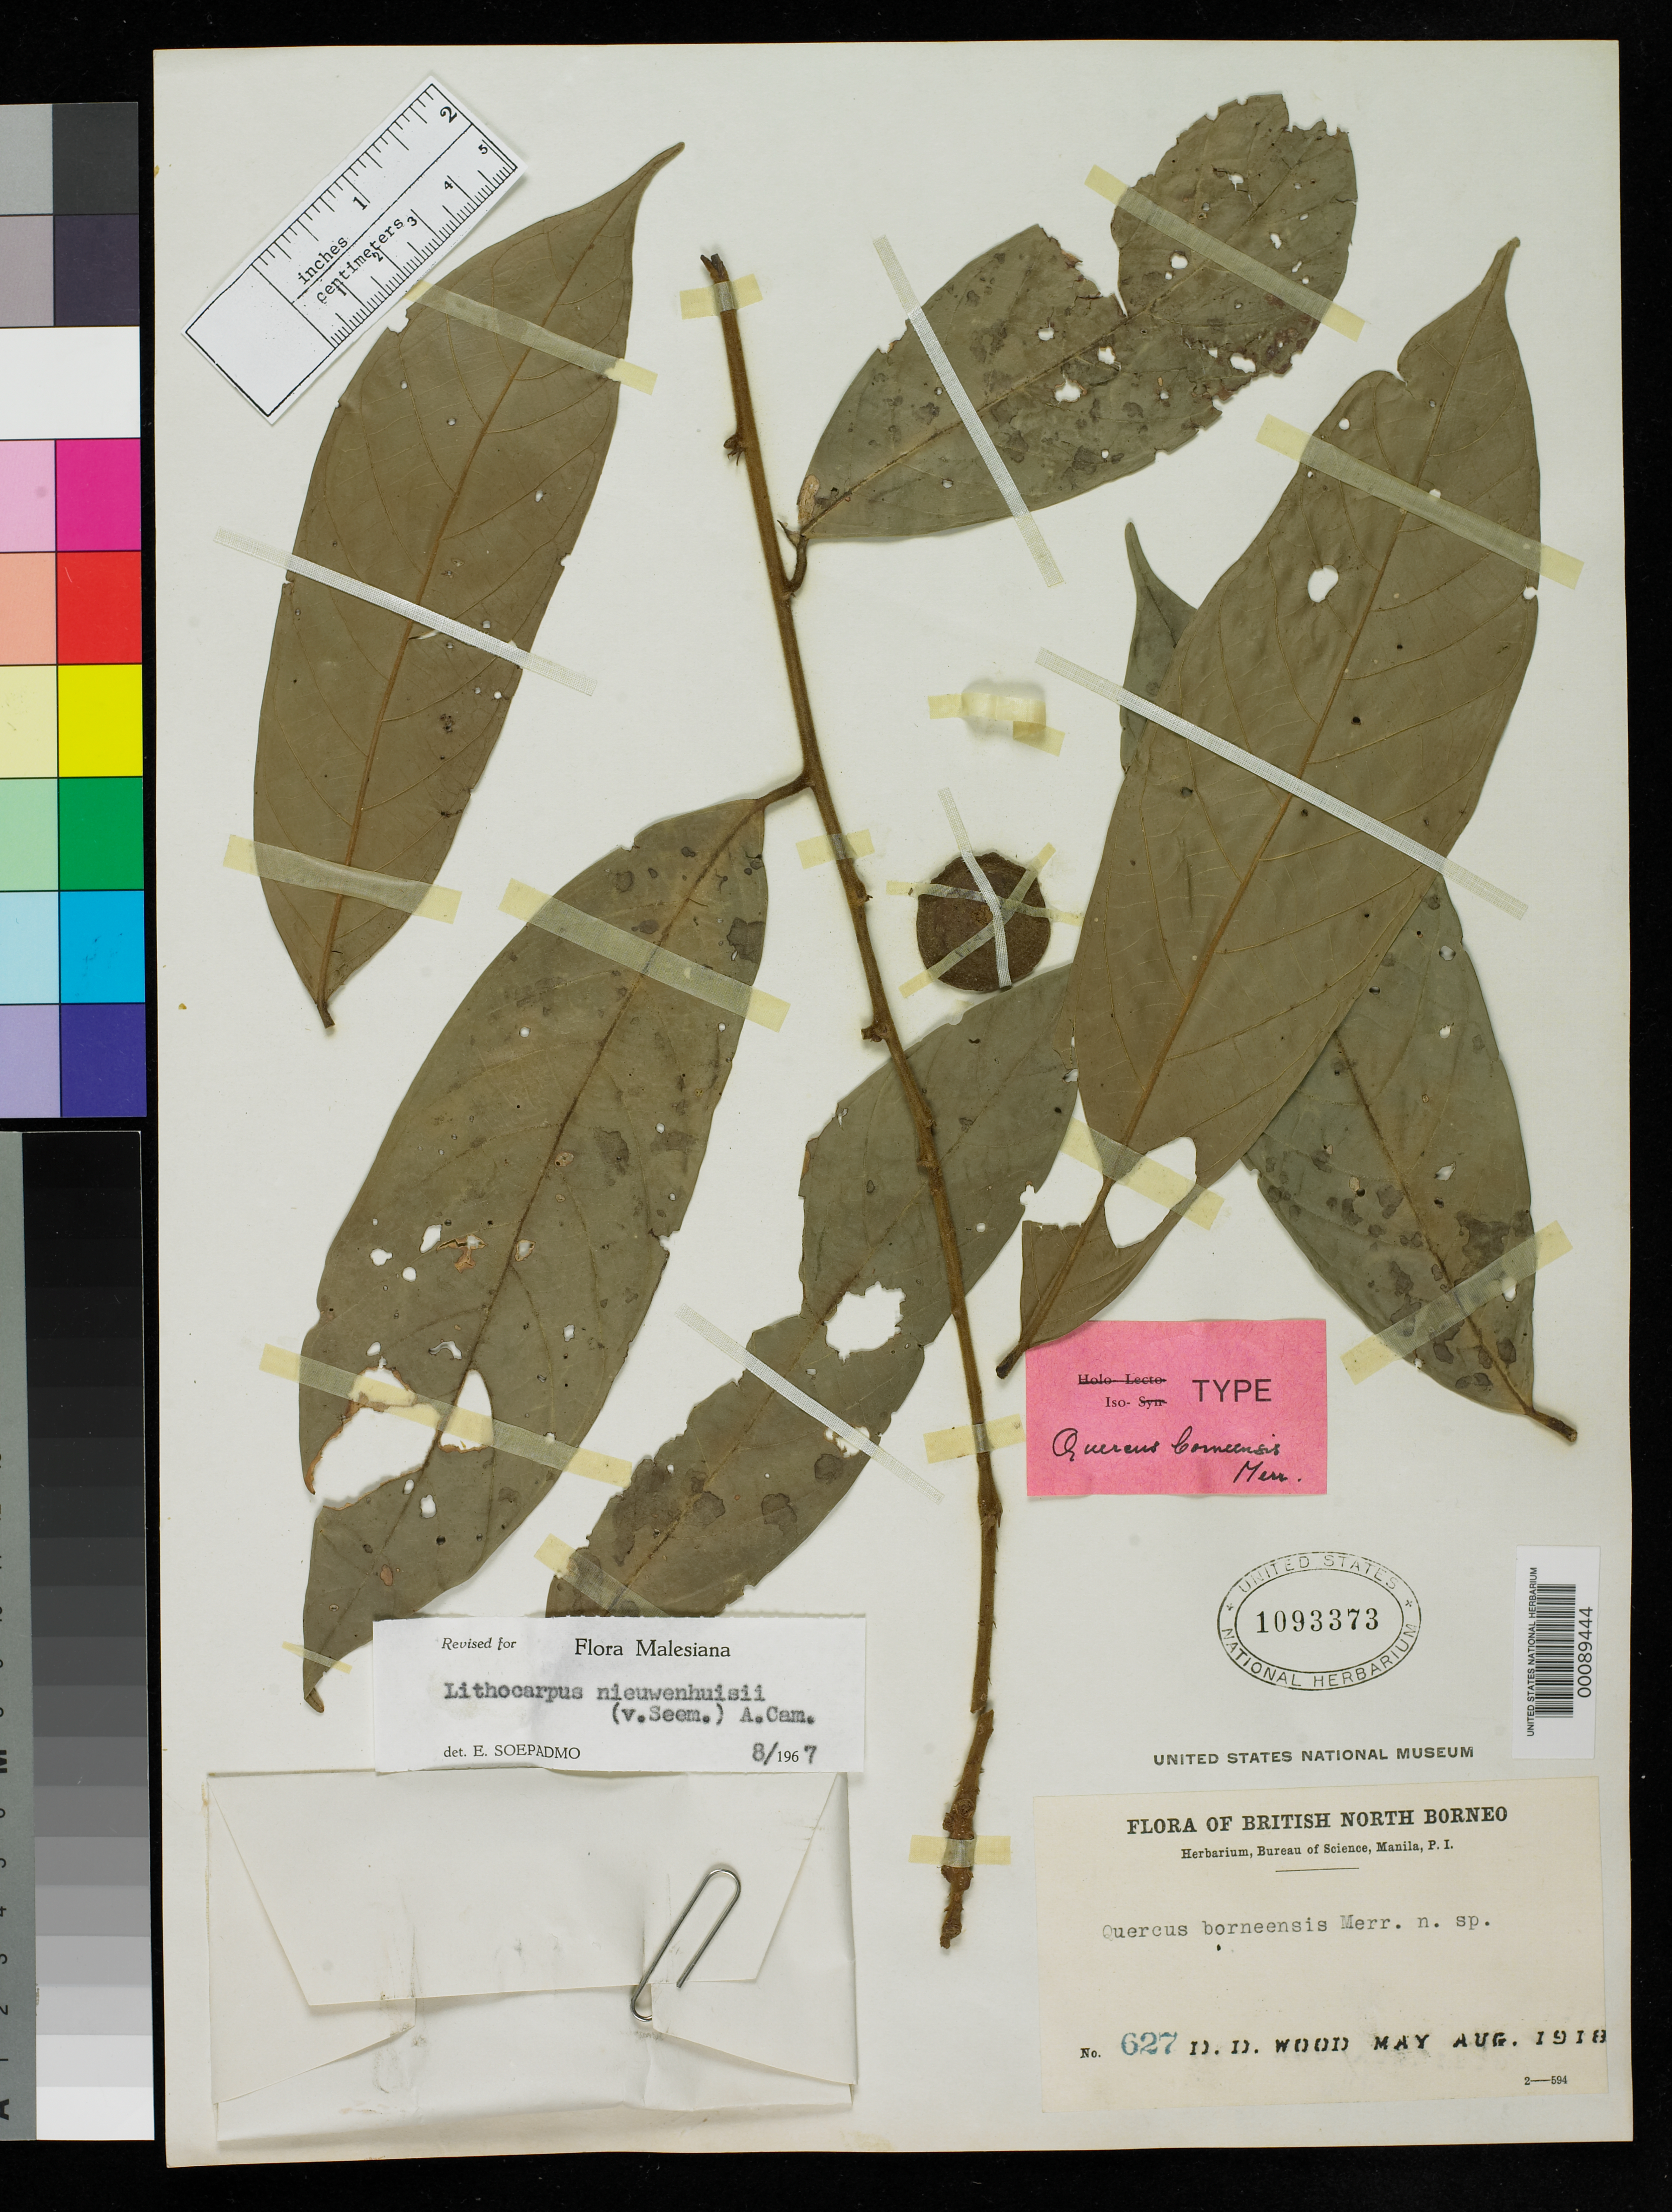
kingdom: Plantae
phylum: Tracheophyta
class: Magnoliopsida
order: Fagales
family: Fagaceae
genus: Quercus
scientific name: Quercus borneensis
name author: Merr.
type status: Isotype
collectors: D. Wood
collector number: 627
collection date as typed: May 1918 to -- Aug 1918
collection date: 1918-05/1918-08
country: Malaysia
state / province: Sabah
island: Borneo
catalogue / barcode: US 1093373